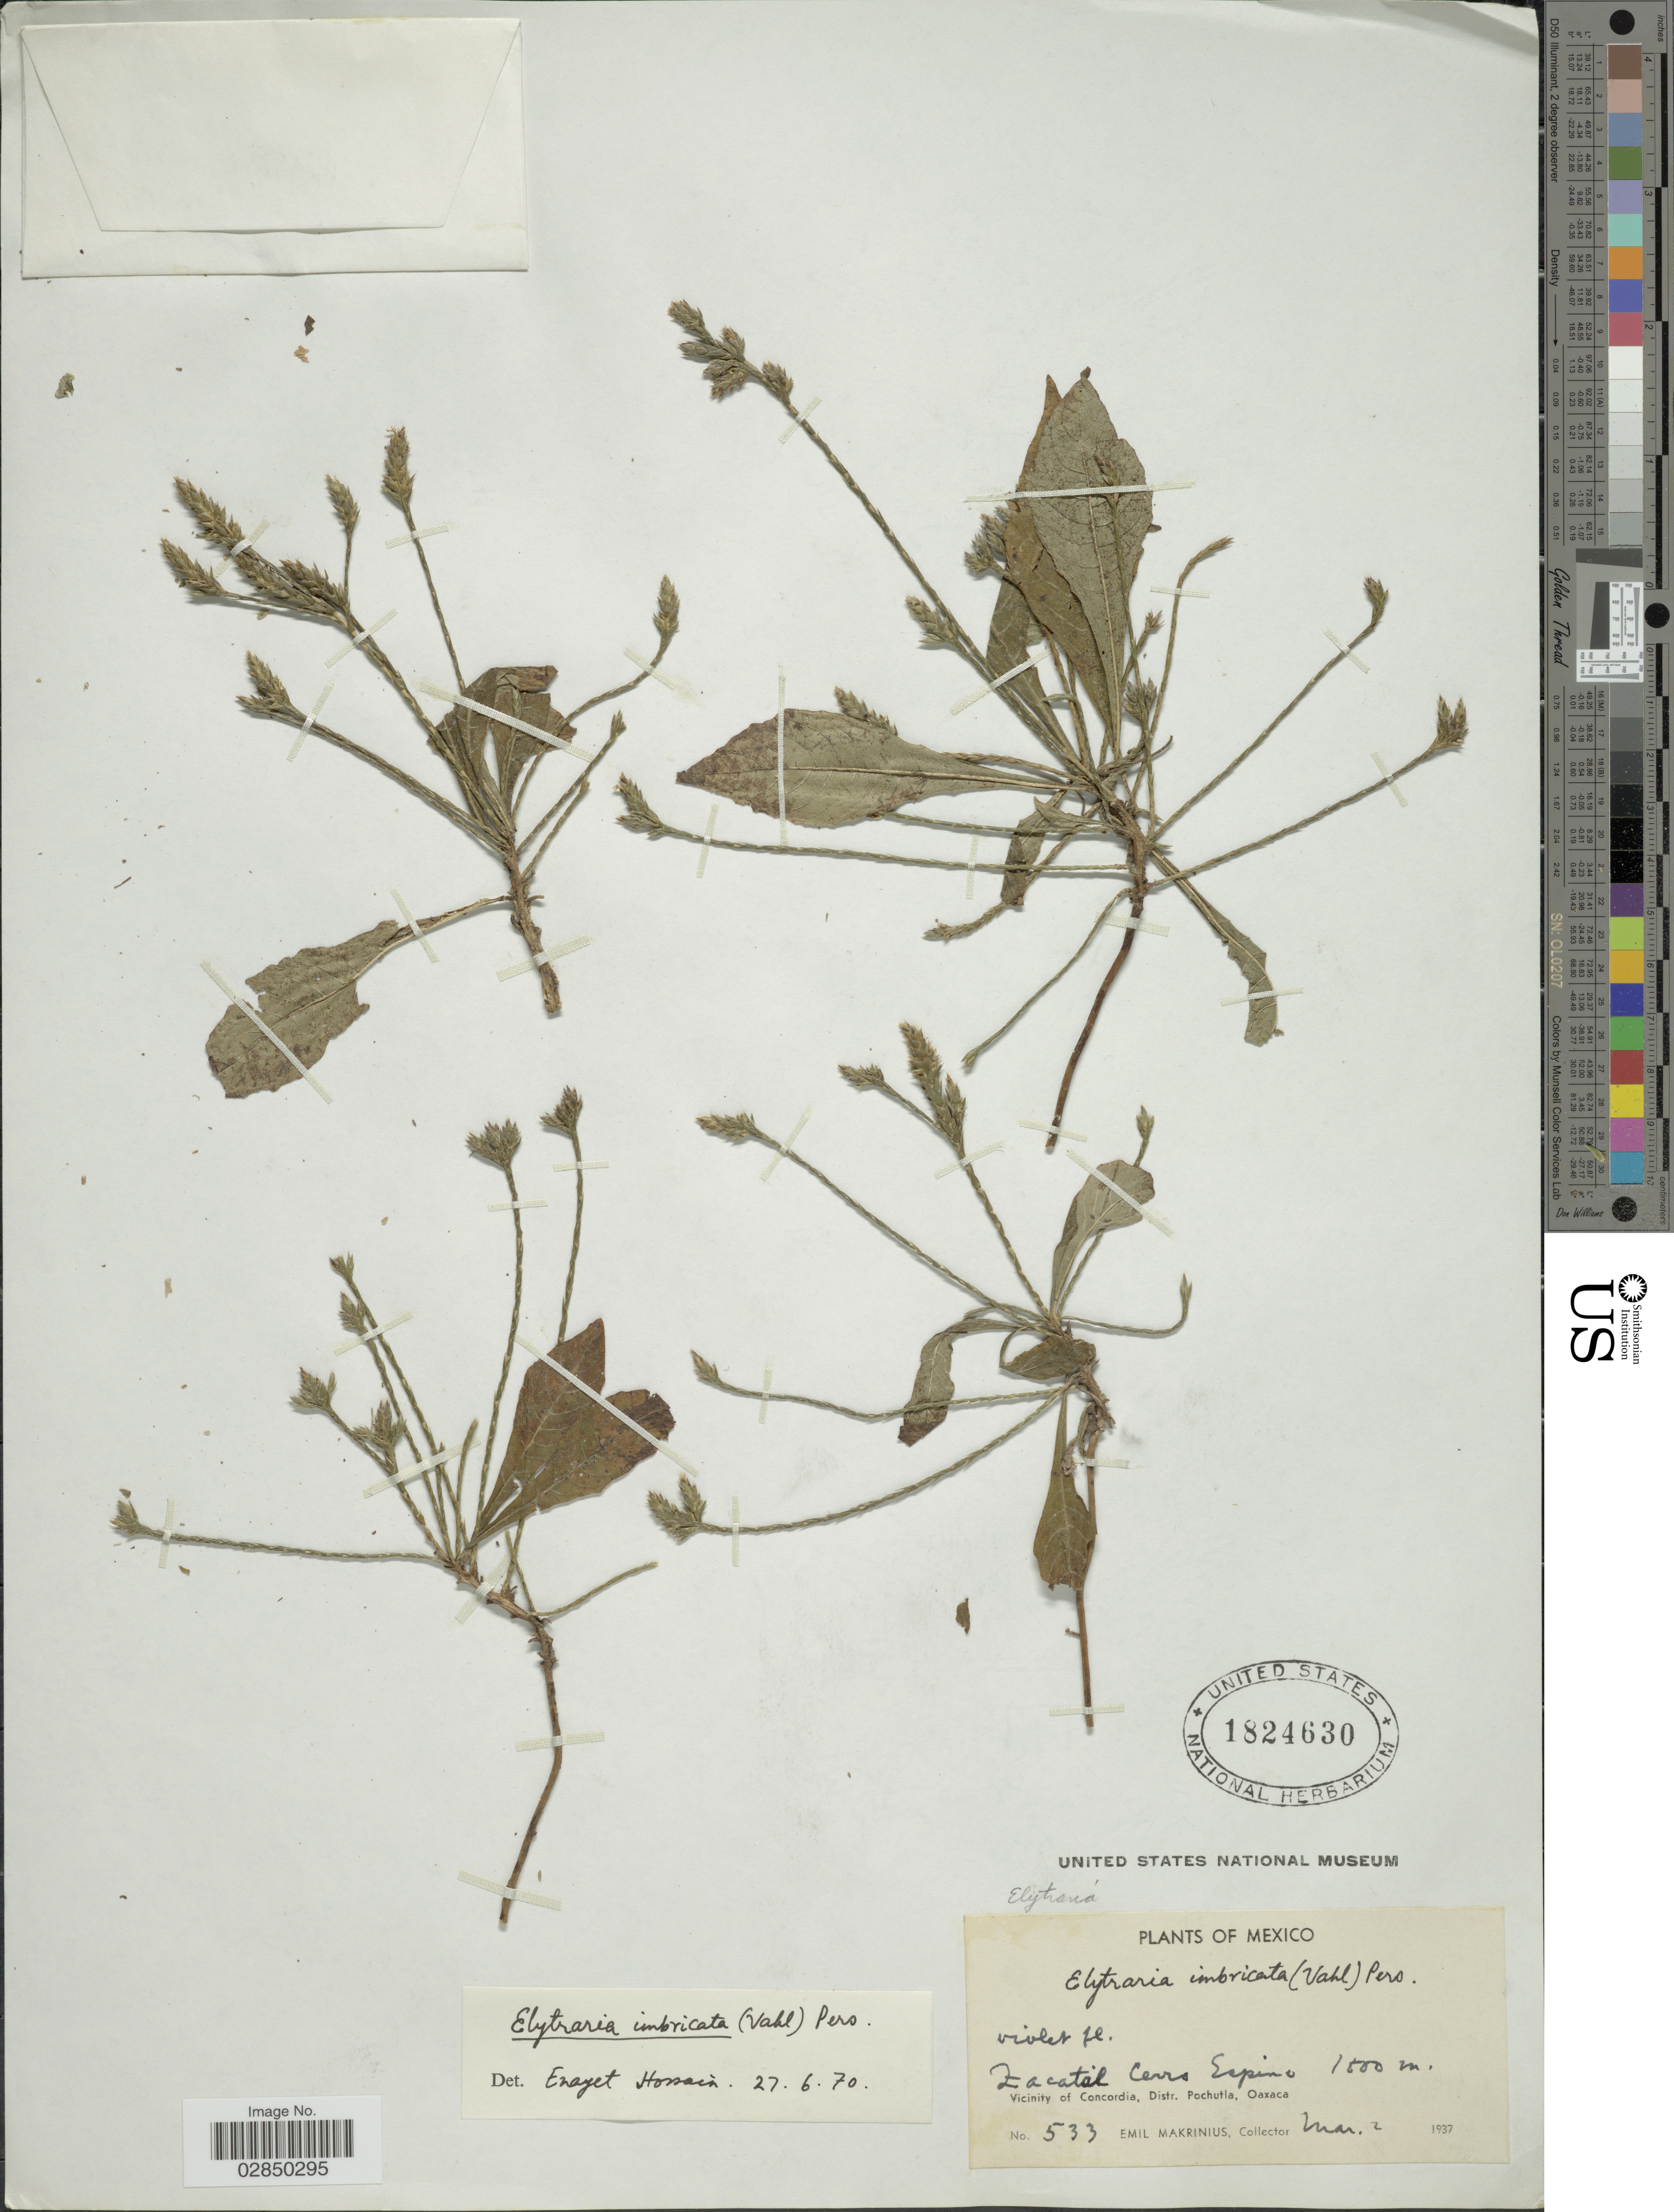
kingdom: Plantae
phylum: Tracheophyta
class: Magnoliopsida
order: Lamiales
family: Acanthaceae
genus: Elytraria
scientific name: Elytraria imbricata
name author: (Vahl) Pers.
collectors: E. Makrinius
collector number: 533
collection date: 1937-03-02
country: Mexico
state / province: Oaxaca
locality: Zacatál Cerro Espino. Vicinity of Concordia, Distr. Pochutla.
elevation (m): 1500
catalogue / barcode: US 1824630